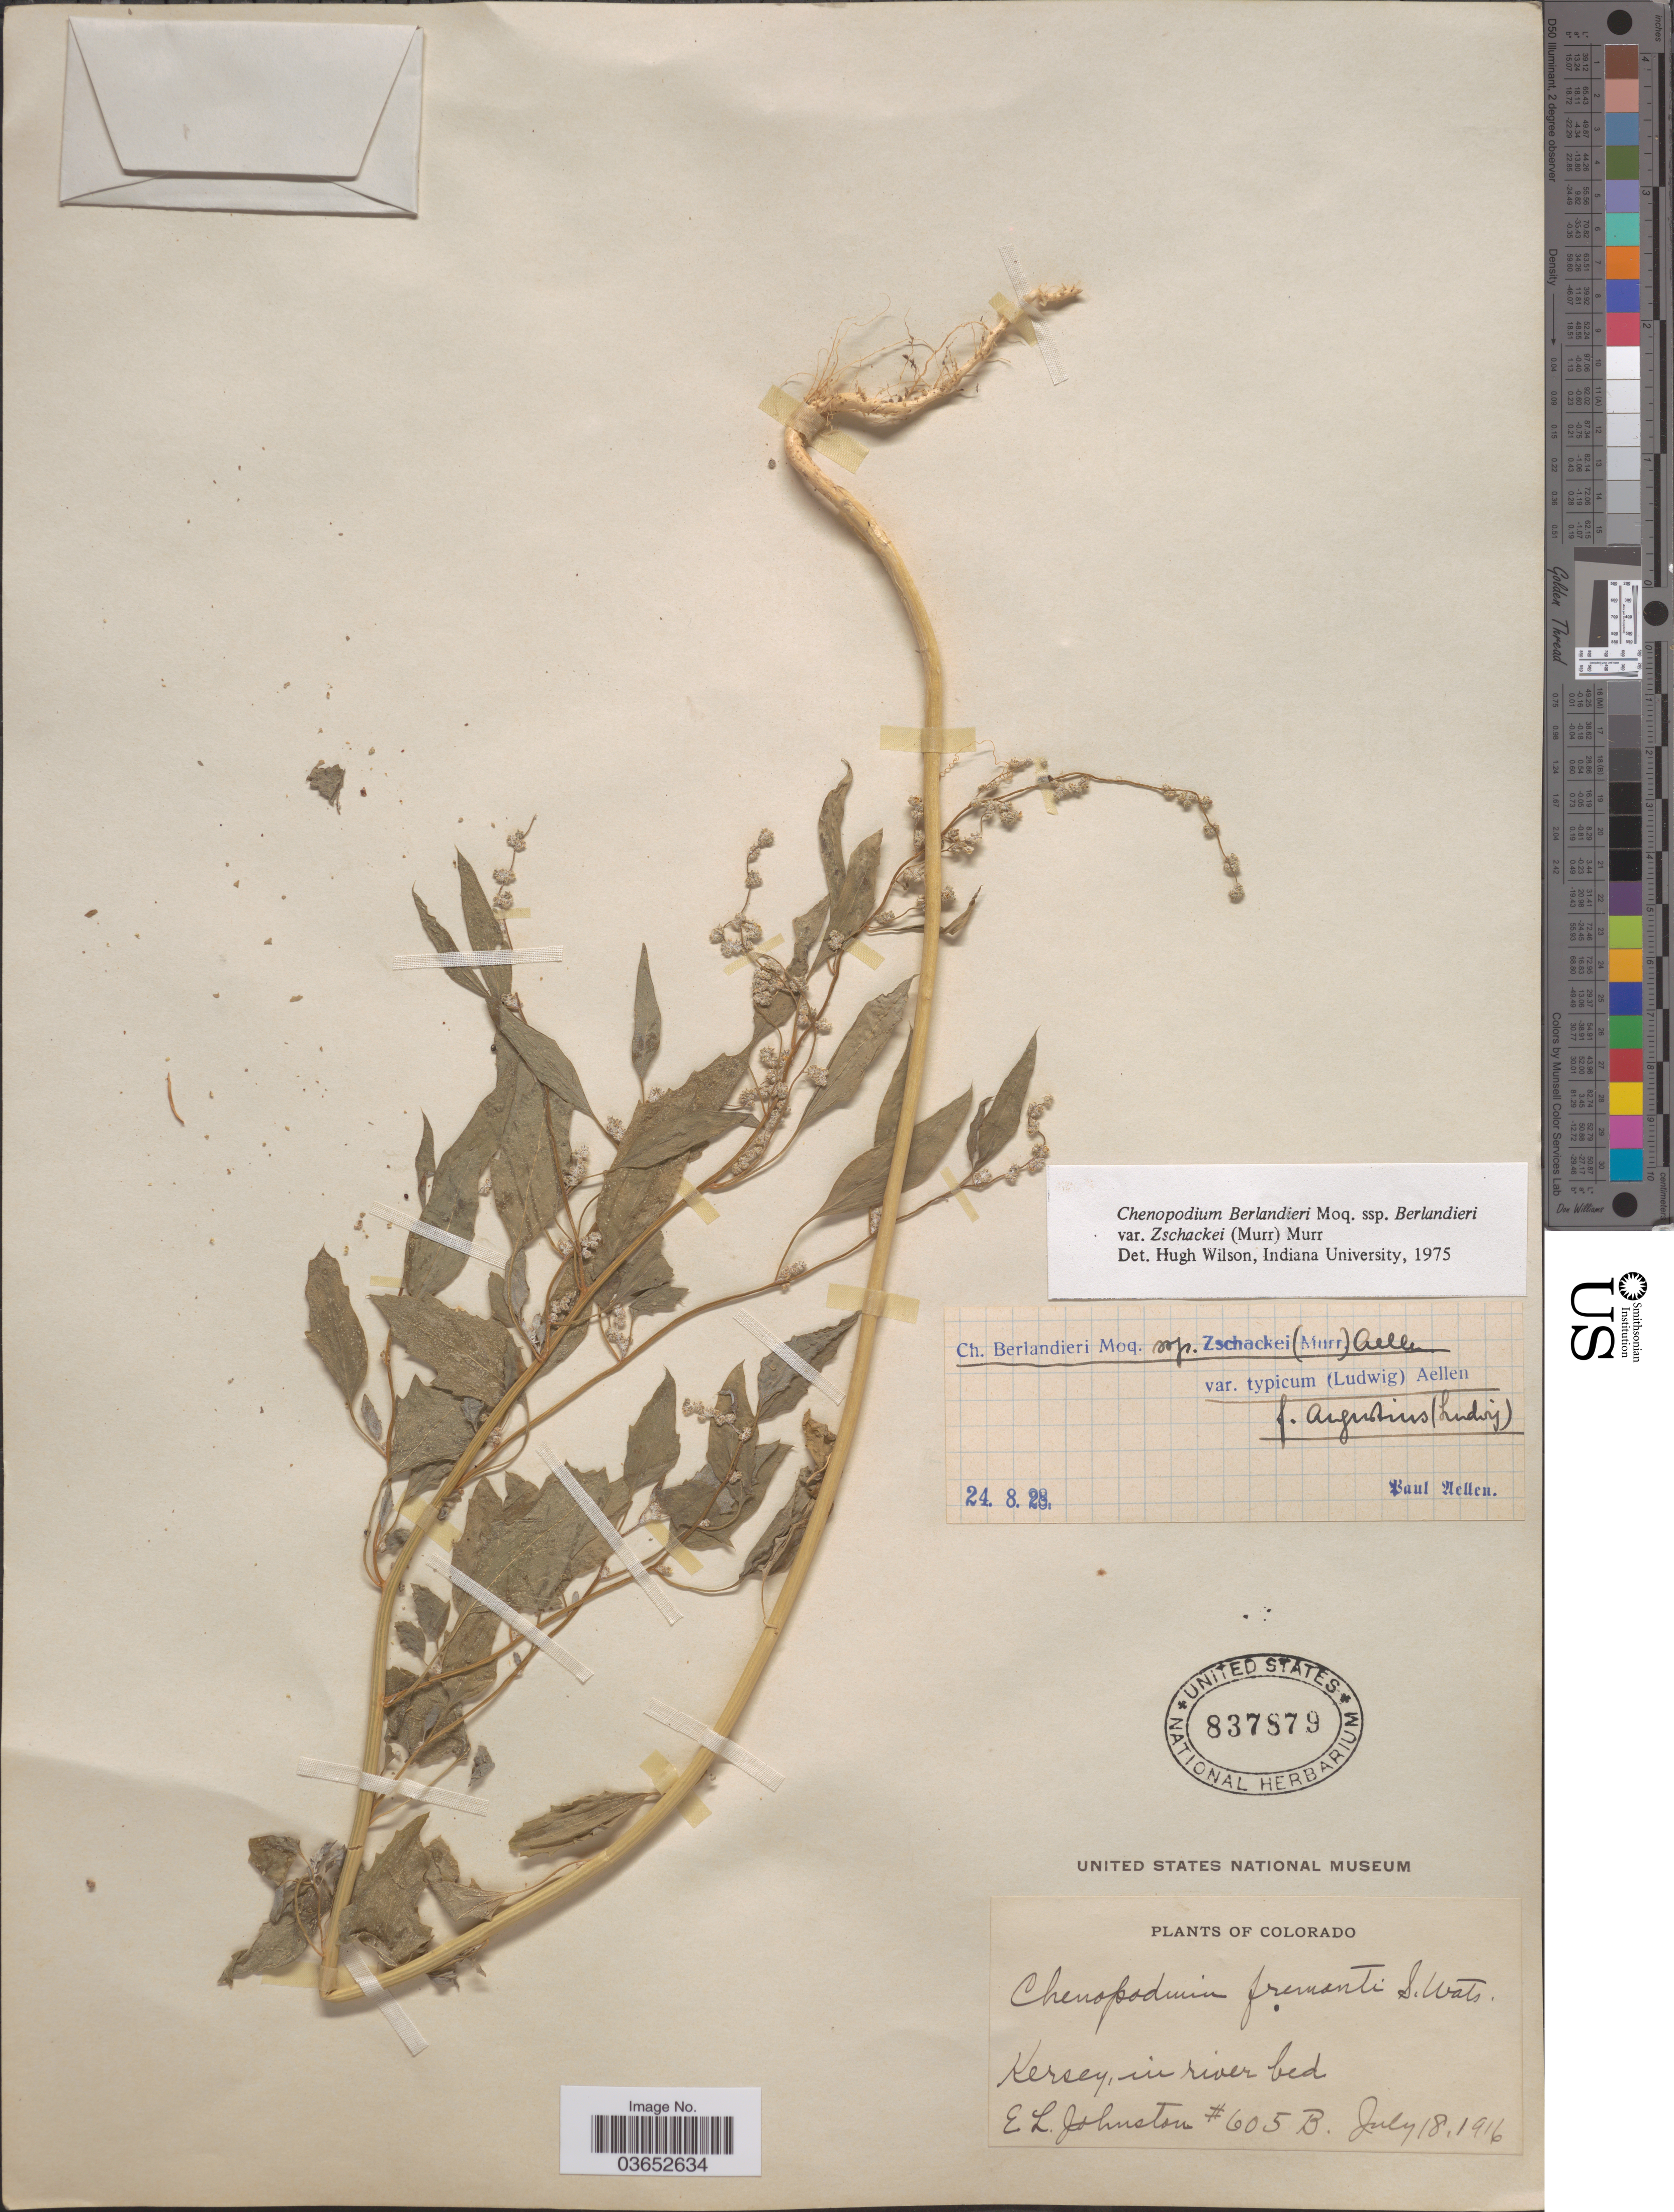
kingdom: Plantae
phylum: Tracheophyta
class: Magnoliopsida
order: Caryophyllales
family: Amaranthaceae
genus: Chenopodium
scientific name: Chenopodium berlandieri var. zschackei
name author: (Murr.) Murr.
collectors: E. L. Johnston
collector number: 605B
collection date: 1916-07-18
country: United States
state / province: Colorado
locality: Kersey.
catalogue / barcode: US 837879